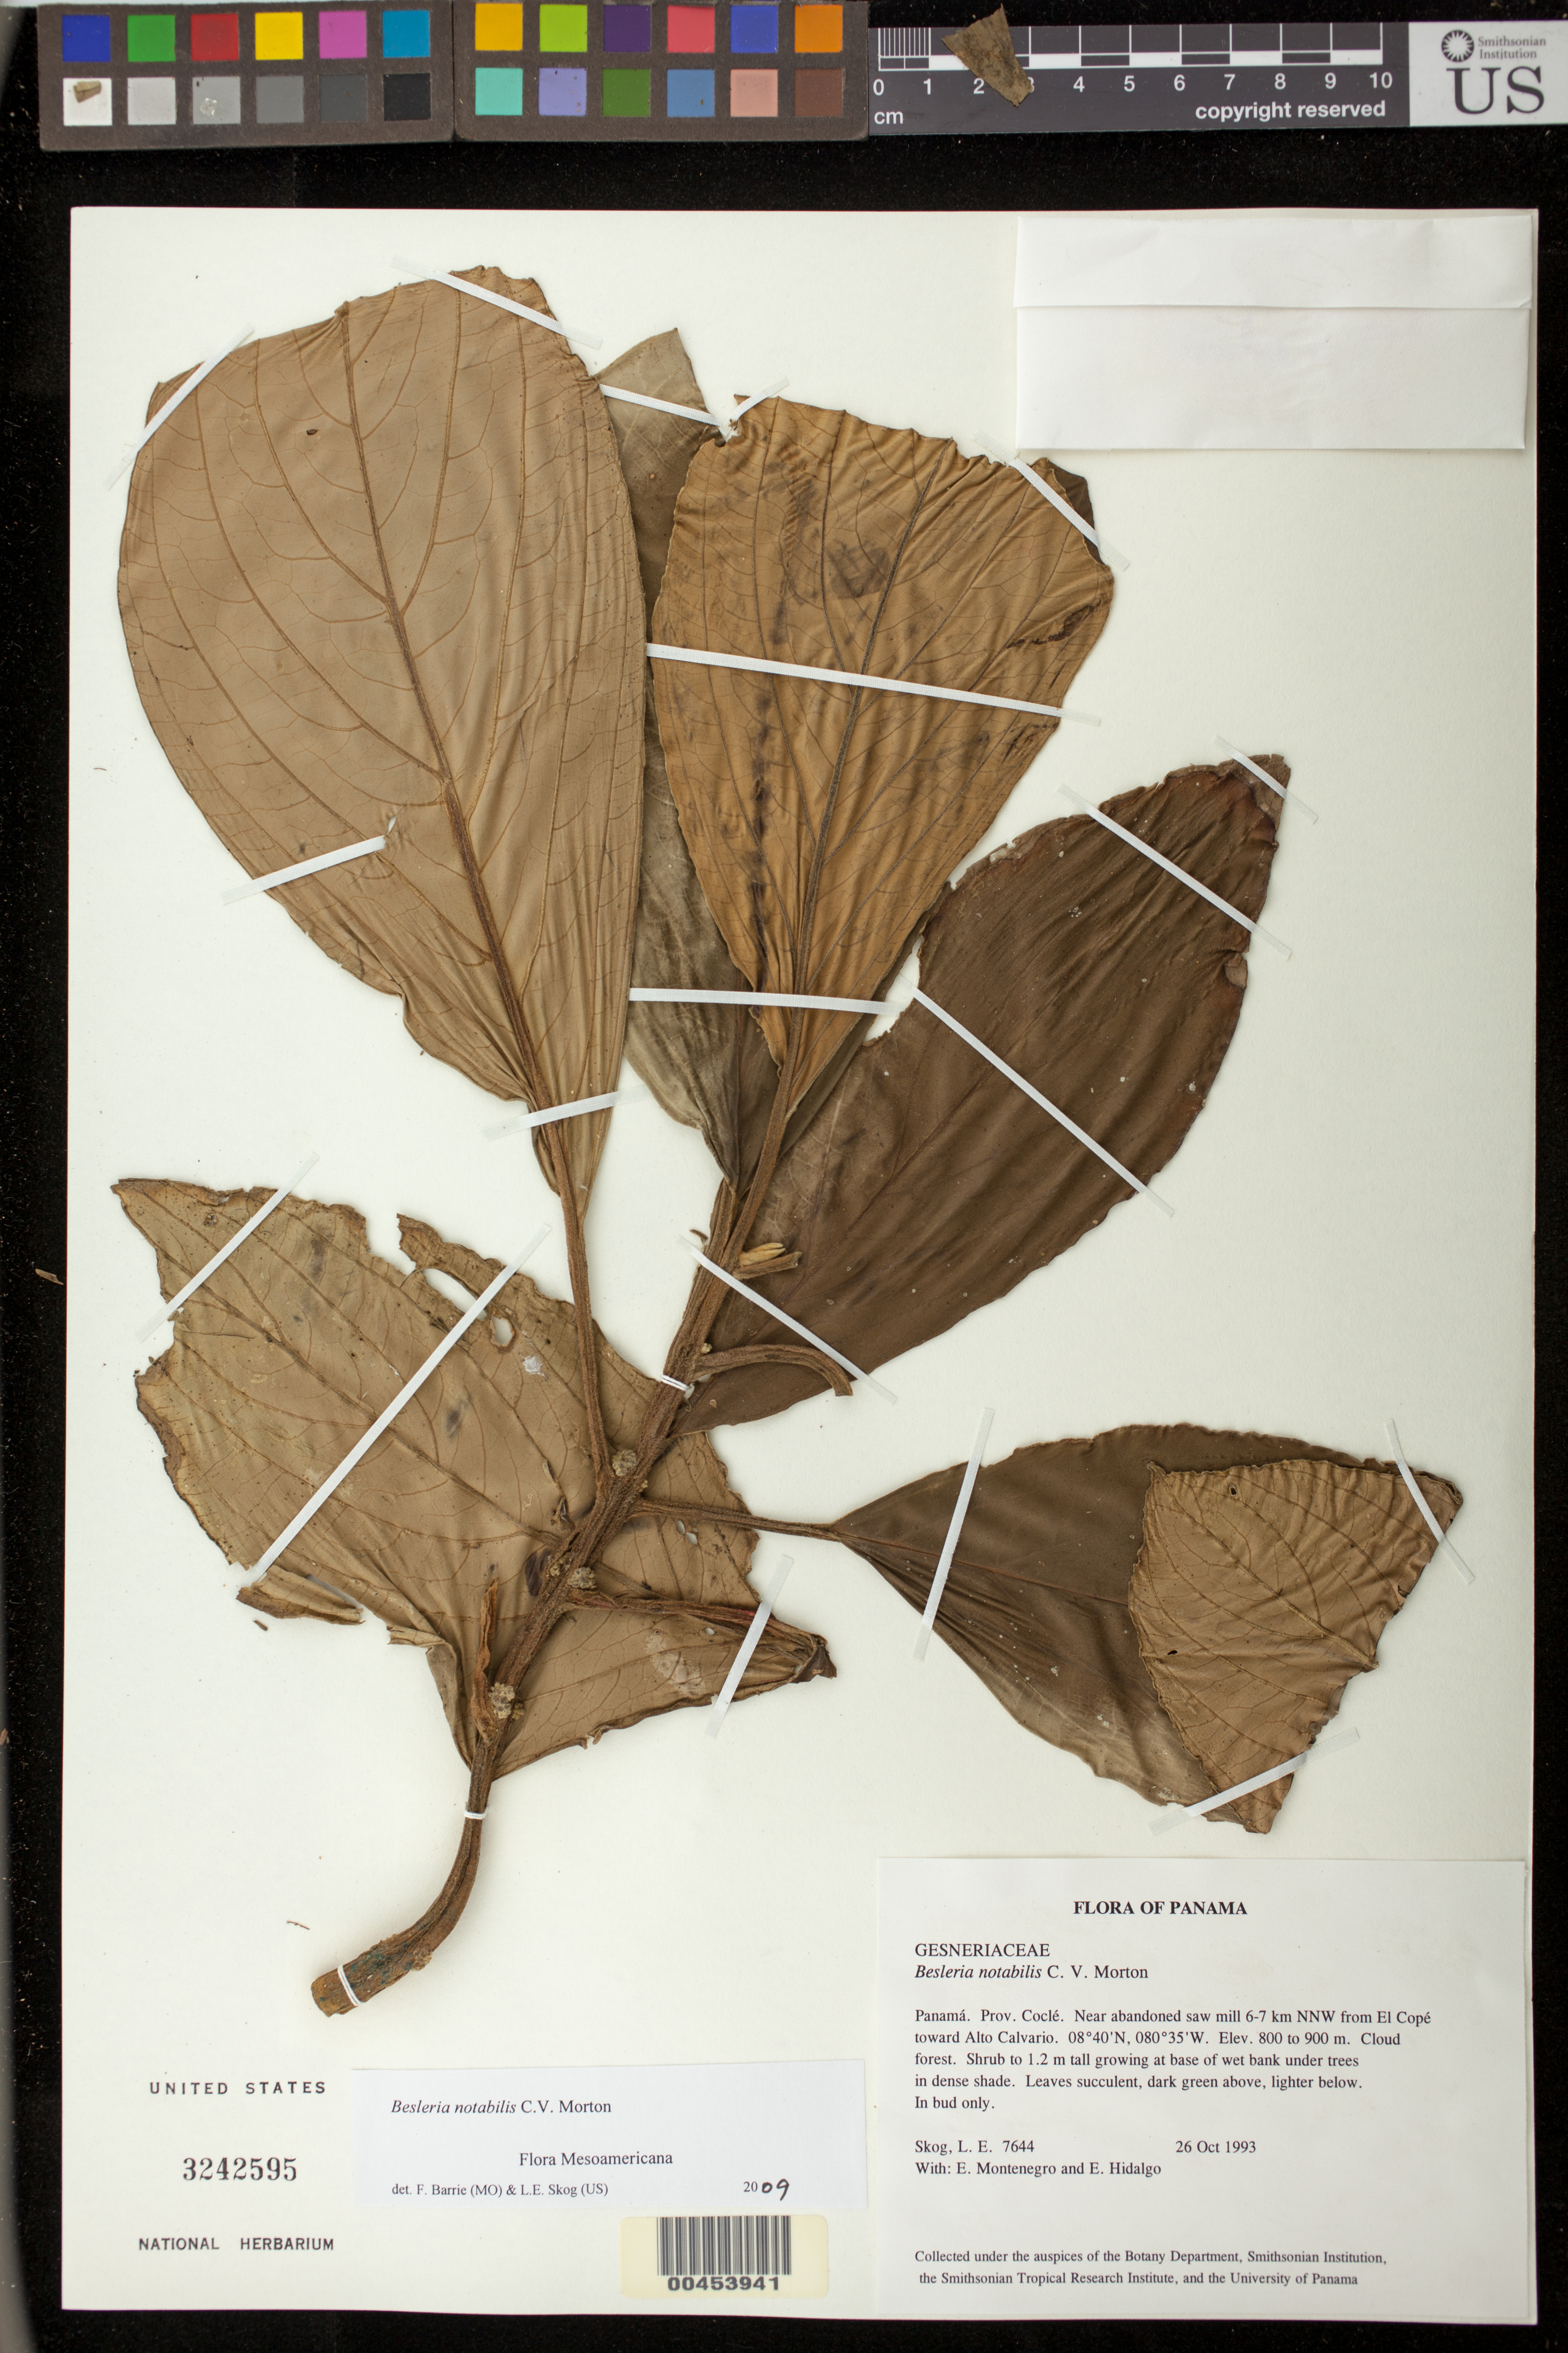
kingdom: Plantae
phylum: Tracheophyta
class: Magnoliopsida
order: Lamiales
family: Gesneriaceae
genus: Besleria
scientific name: Besleria notabilis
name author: C.V. Morton in Standl.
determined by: Skog, Laurence E.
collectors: L. E. Skog, E. Montenegro & E. Hildalgo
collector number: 7644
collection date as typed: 26 Oct 1993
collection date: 1993-10-26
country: Panama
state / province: Coclé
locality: Near abandoned saw mill 6-7 km NNW from El Copé toward Alto Calvario.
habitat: Cloud forest.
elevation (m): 800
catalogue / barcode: US 3242595